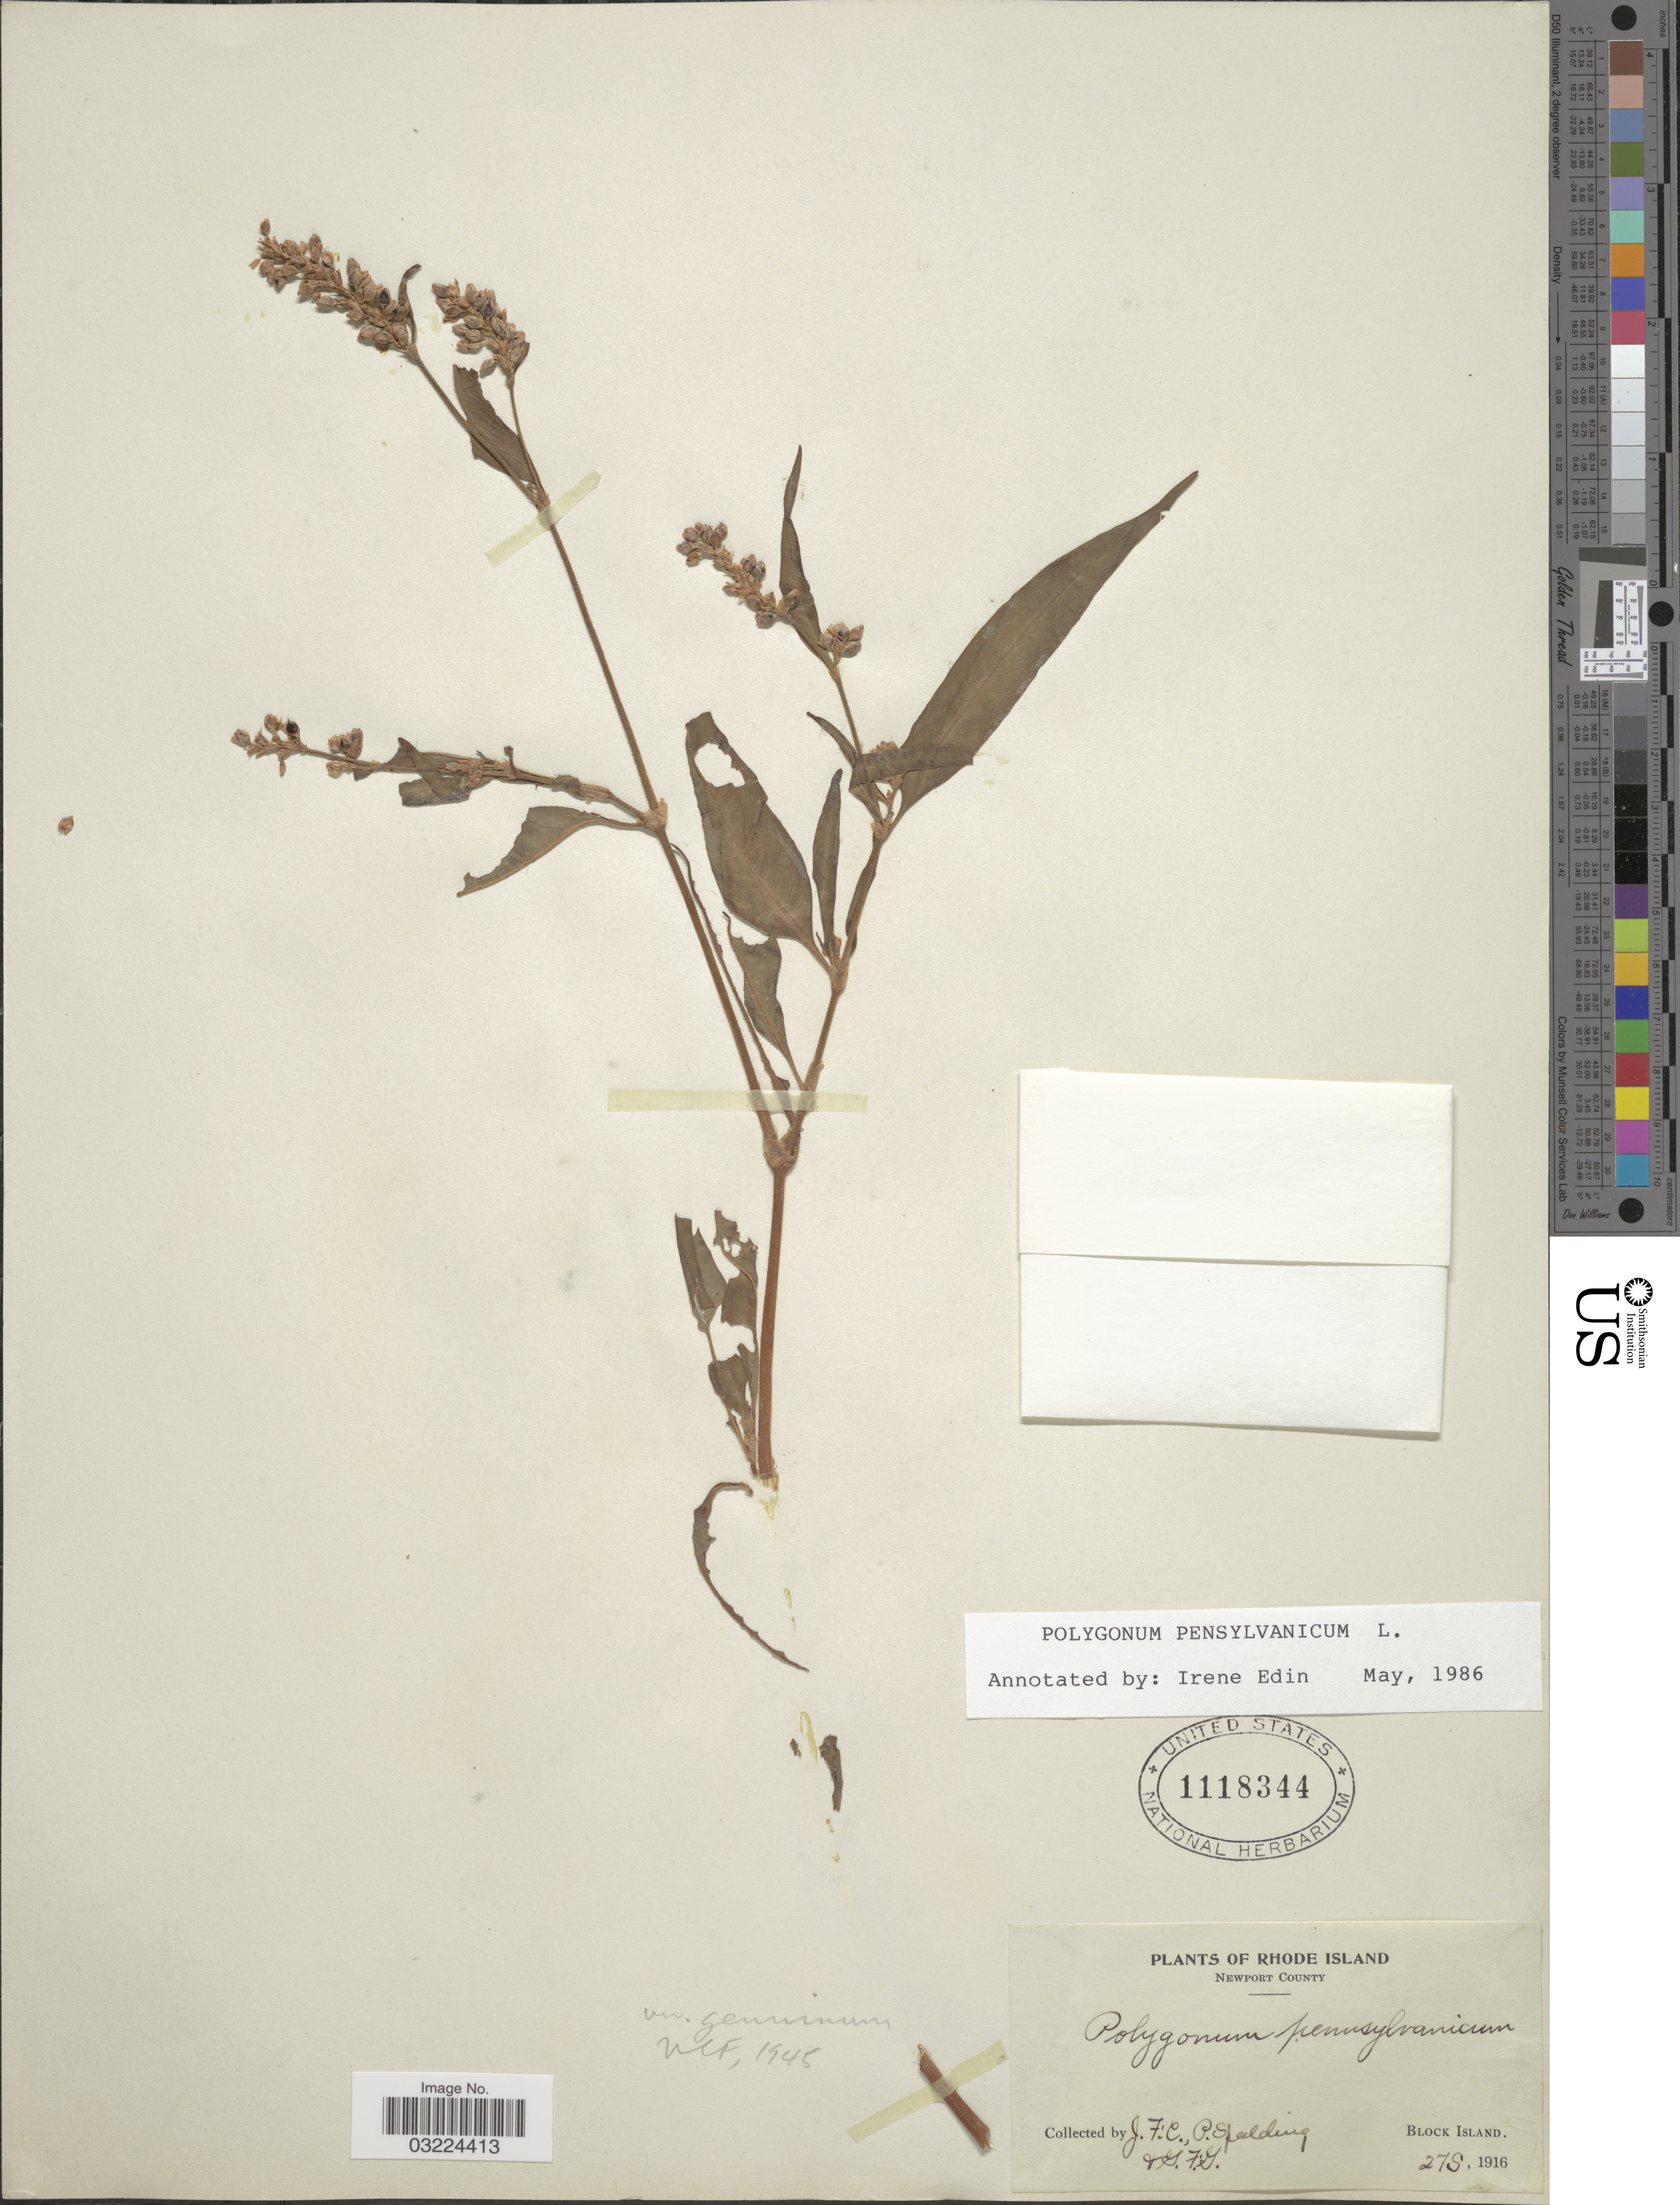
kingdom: Plantae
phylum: Tracheophyta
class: Magnoliopsida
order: Caryophyllales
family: Polygonaceae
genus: Persicaria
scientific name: Persicaria pensylvanica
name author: (L.) M. Gómez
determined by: Atha, D. E.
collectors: J. Collins, P. Spalding & G. F. G.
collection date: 1916-09-27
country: United States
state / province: Rhode Island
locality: Newport County. Block Island.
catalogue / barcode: US 1118344